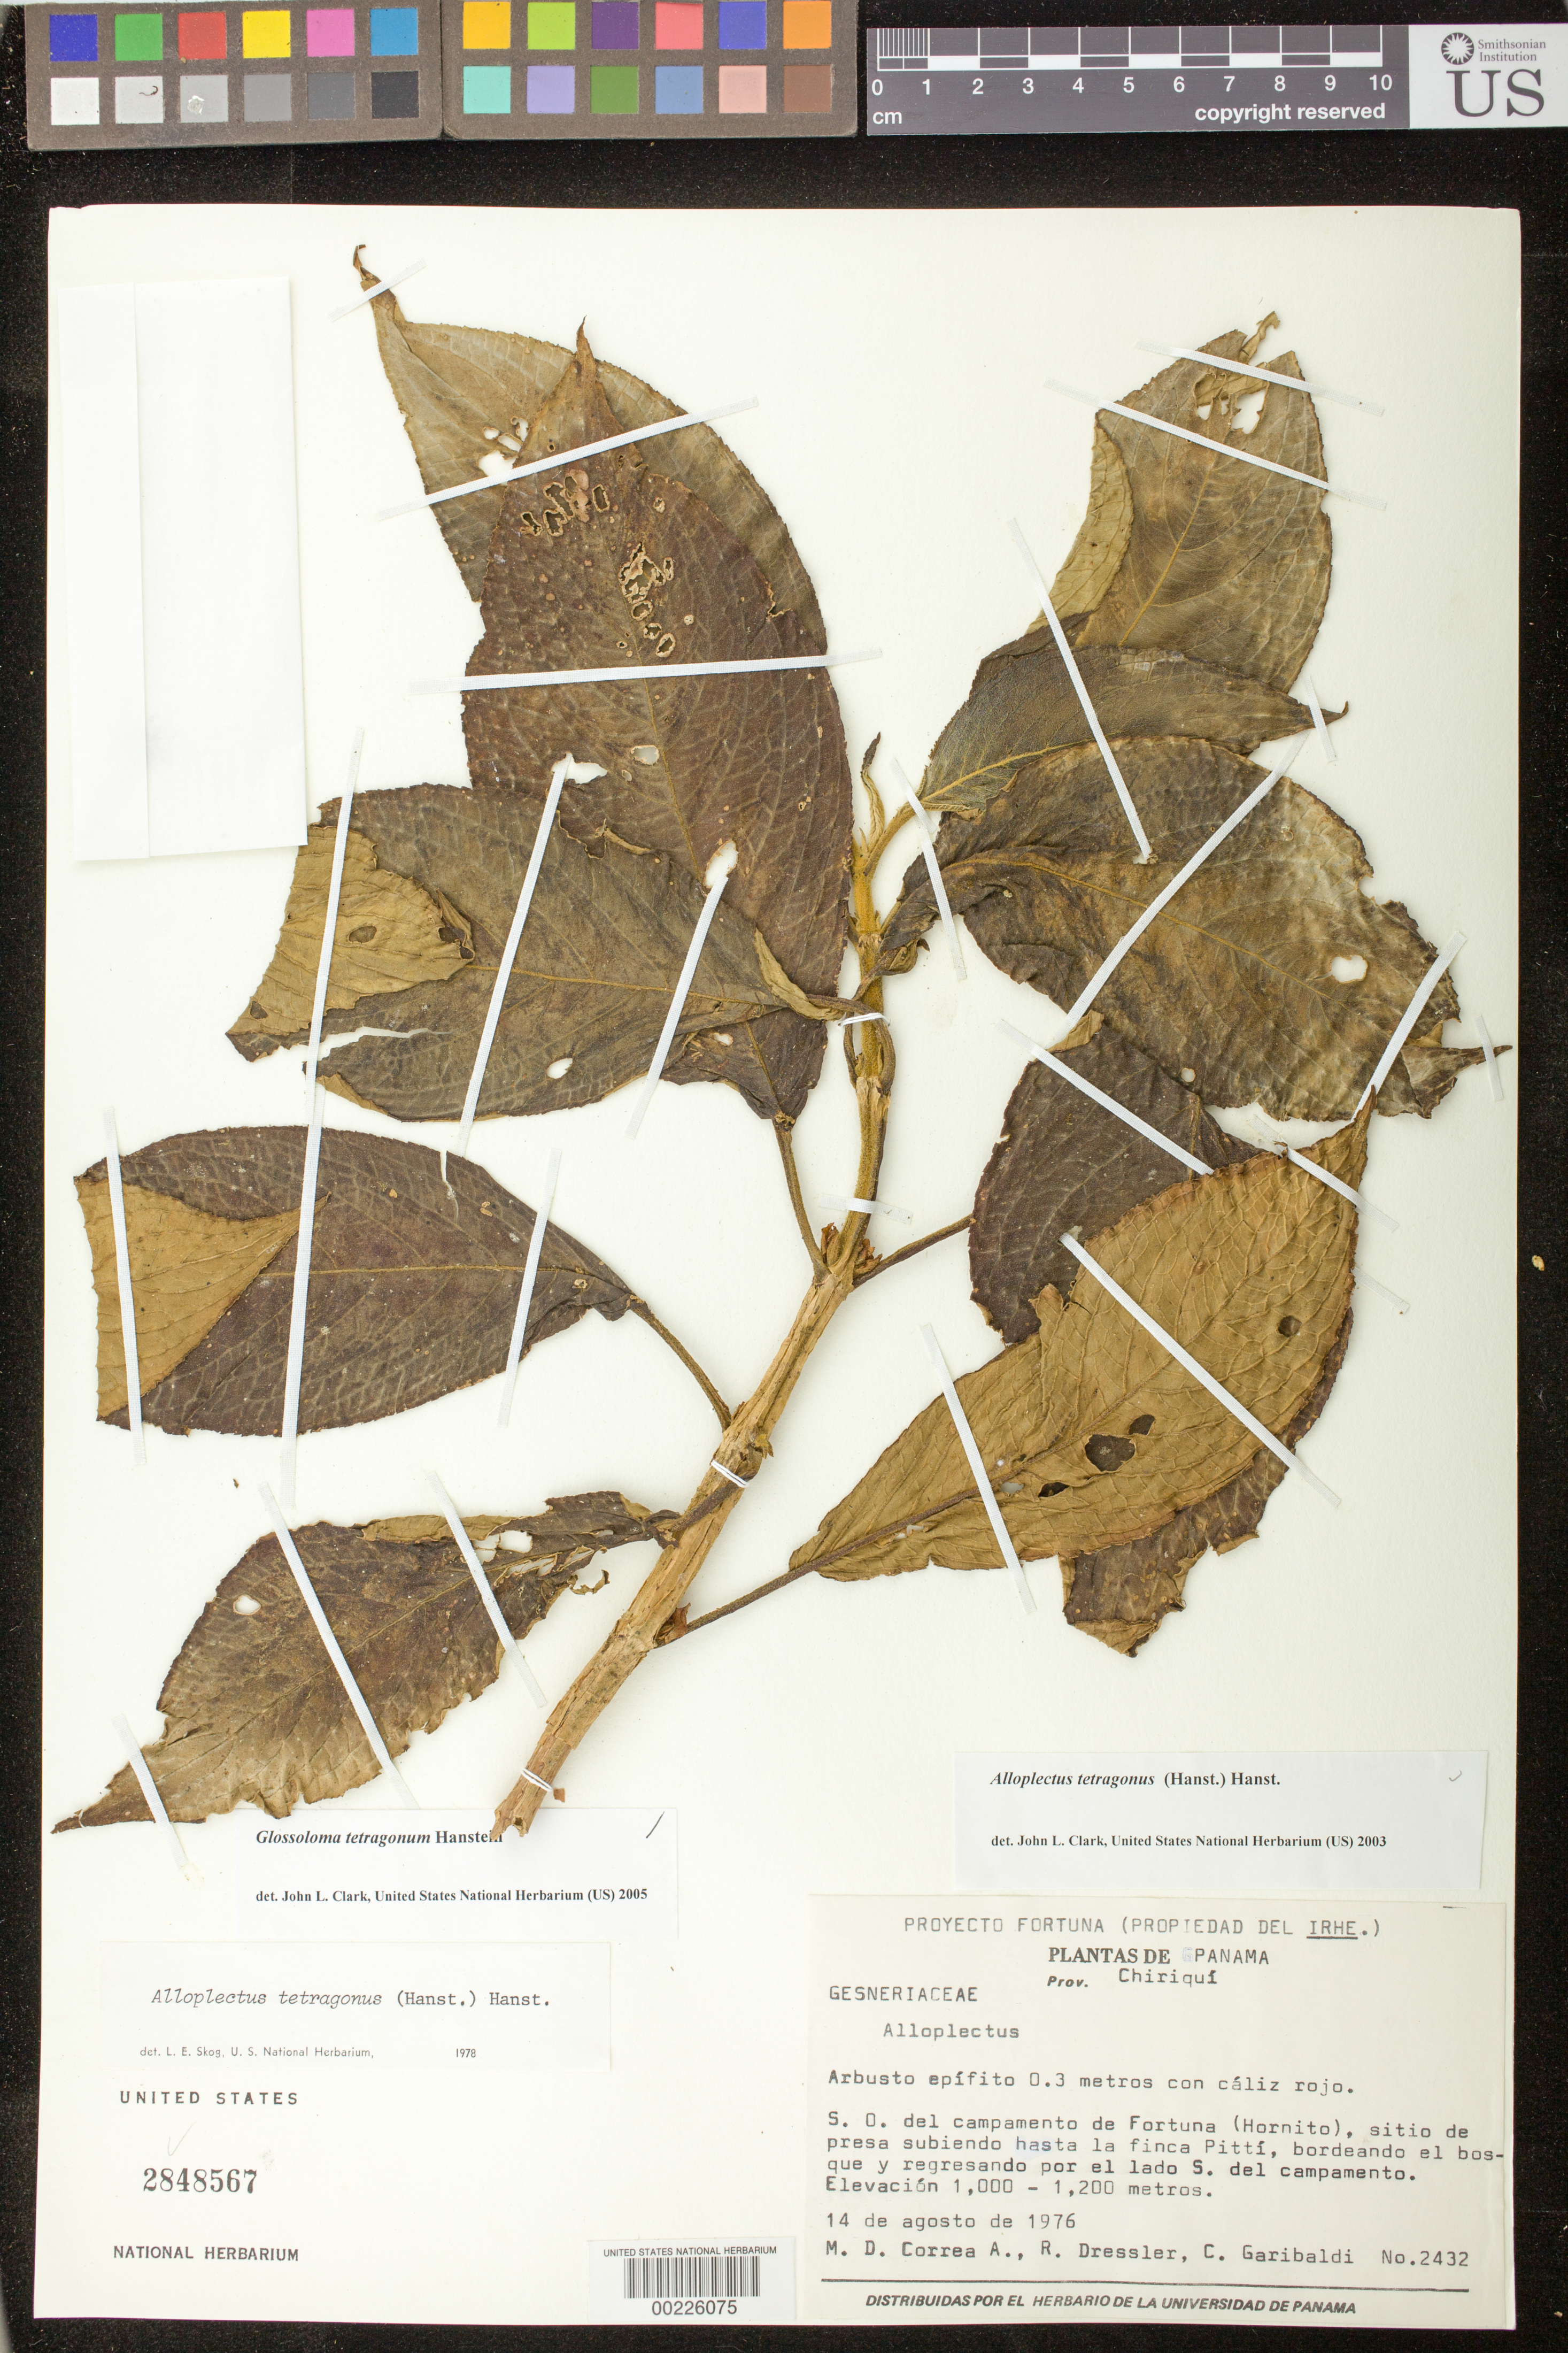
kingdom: Plantae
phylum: Tracheophyta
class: Magnoliopsida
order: Lamiales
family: Gesneriaceae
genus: Glossoloma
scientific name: Glossoloma tetragonum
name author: Hanst.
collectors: M. D. Corrêa-A. & et al.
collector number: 2432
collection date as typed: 14 Aug 1976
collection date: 1976-08-14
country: Panama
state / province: Chiriquí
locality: SW of Fortuna camp (Hornito), dam site, walking up to Finca Pitti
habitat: Bordering the woods & returning by the side S of camp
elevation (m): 1000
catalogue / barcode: US 2848567